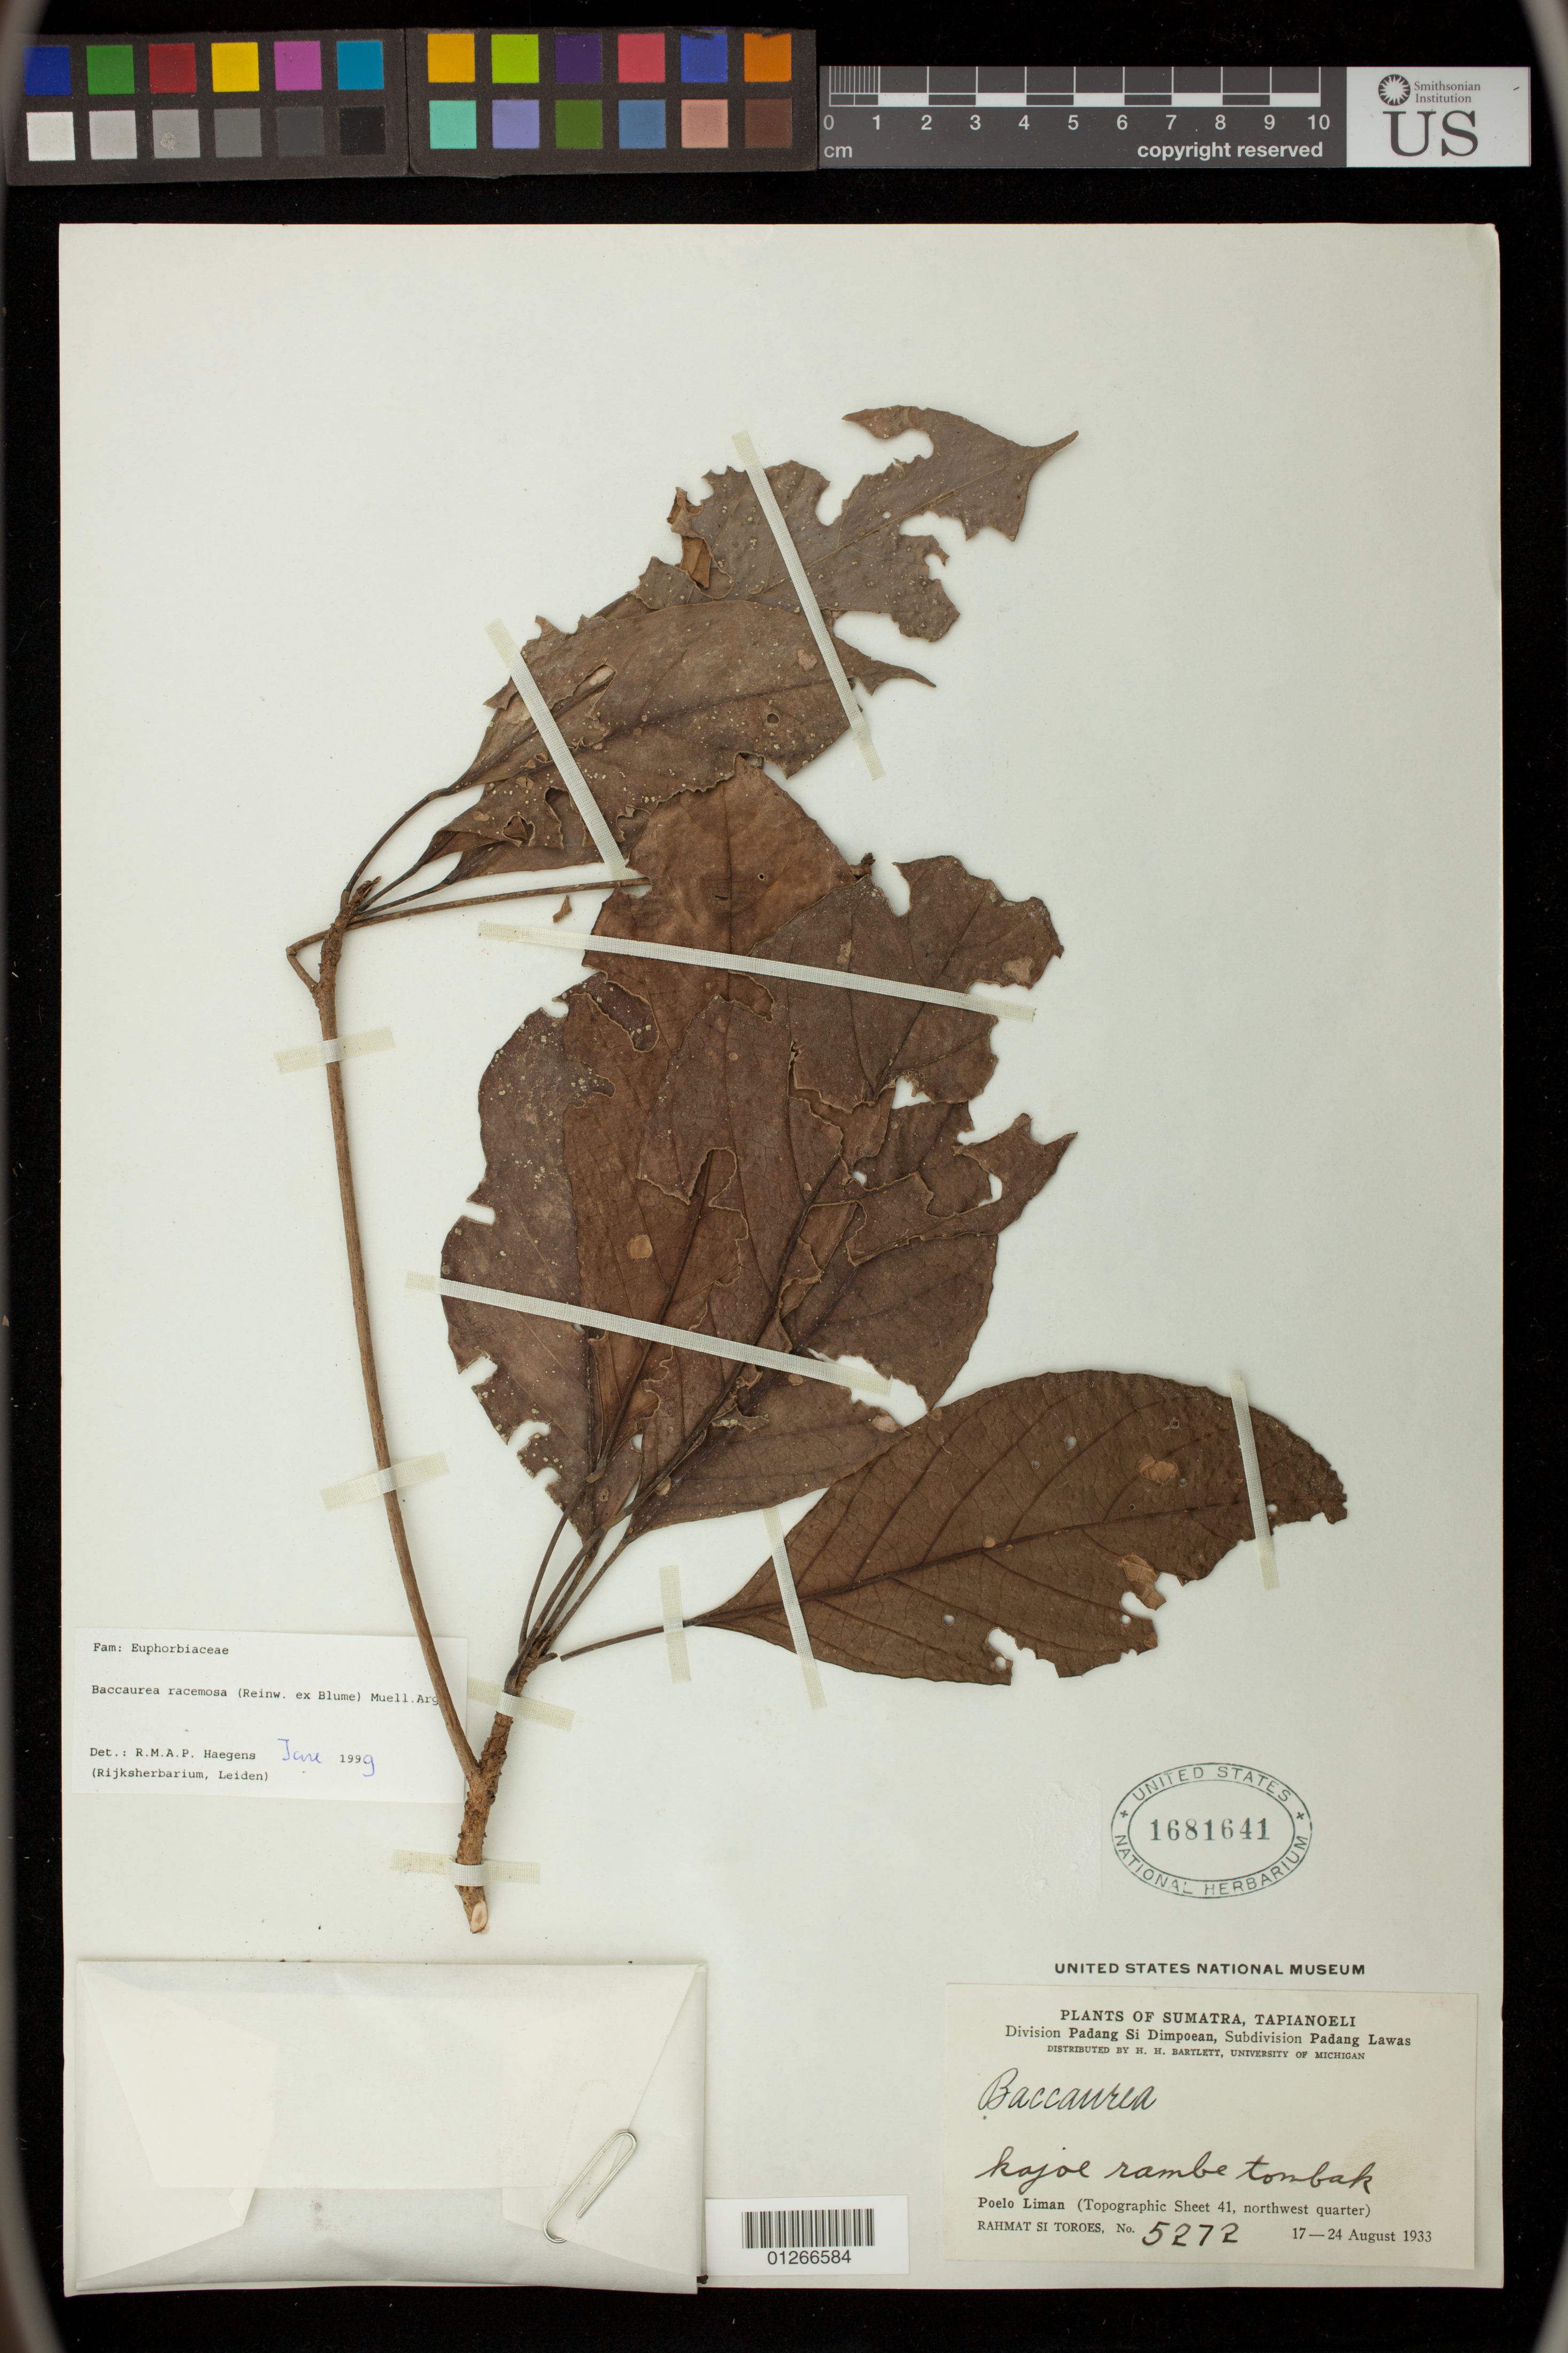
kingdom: Plantae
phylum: Tracheophyta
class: Magnoliopsida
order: Malpighiales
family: Phyllanthaceae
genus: Baccaurea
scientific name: Baccaurea racemosa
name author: (Reinw.) Müll. Arg.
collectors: Rahmat Si Boeea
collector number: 5272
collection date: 1933-08-17/1933-08-24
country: Indonesia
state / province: Sumatra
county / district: Sumatera Utara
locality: Sumatra, Tapianoeli [Tapanuli]. Padang Si Dimpoean [Sidempuan]. Padang Lawas. Poelo Liman (Topographic Sheet 41, northwest quarter).